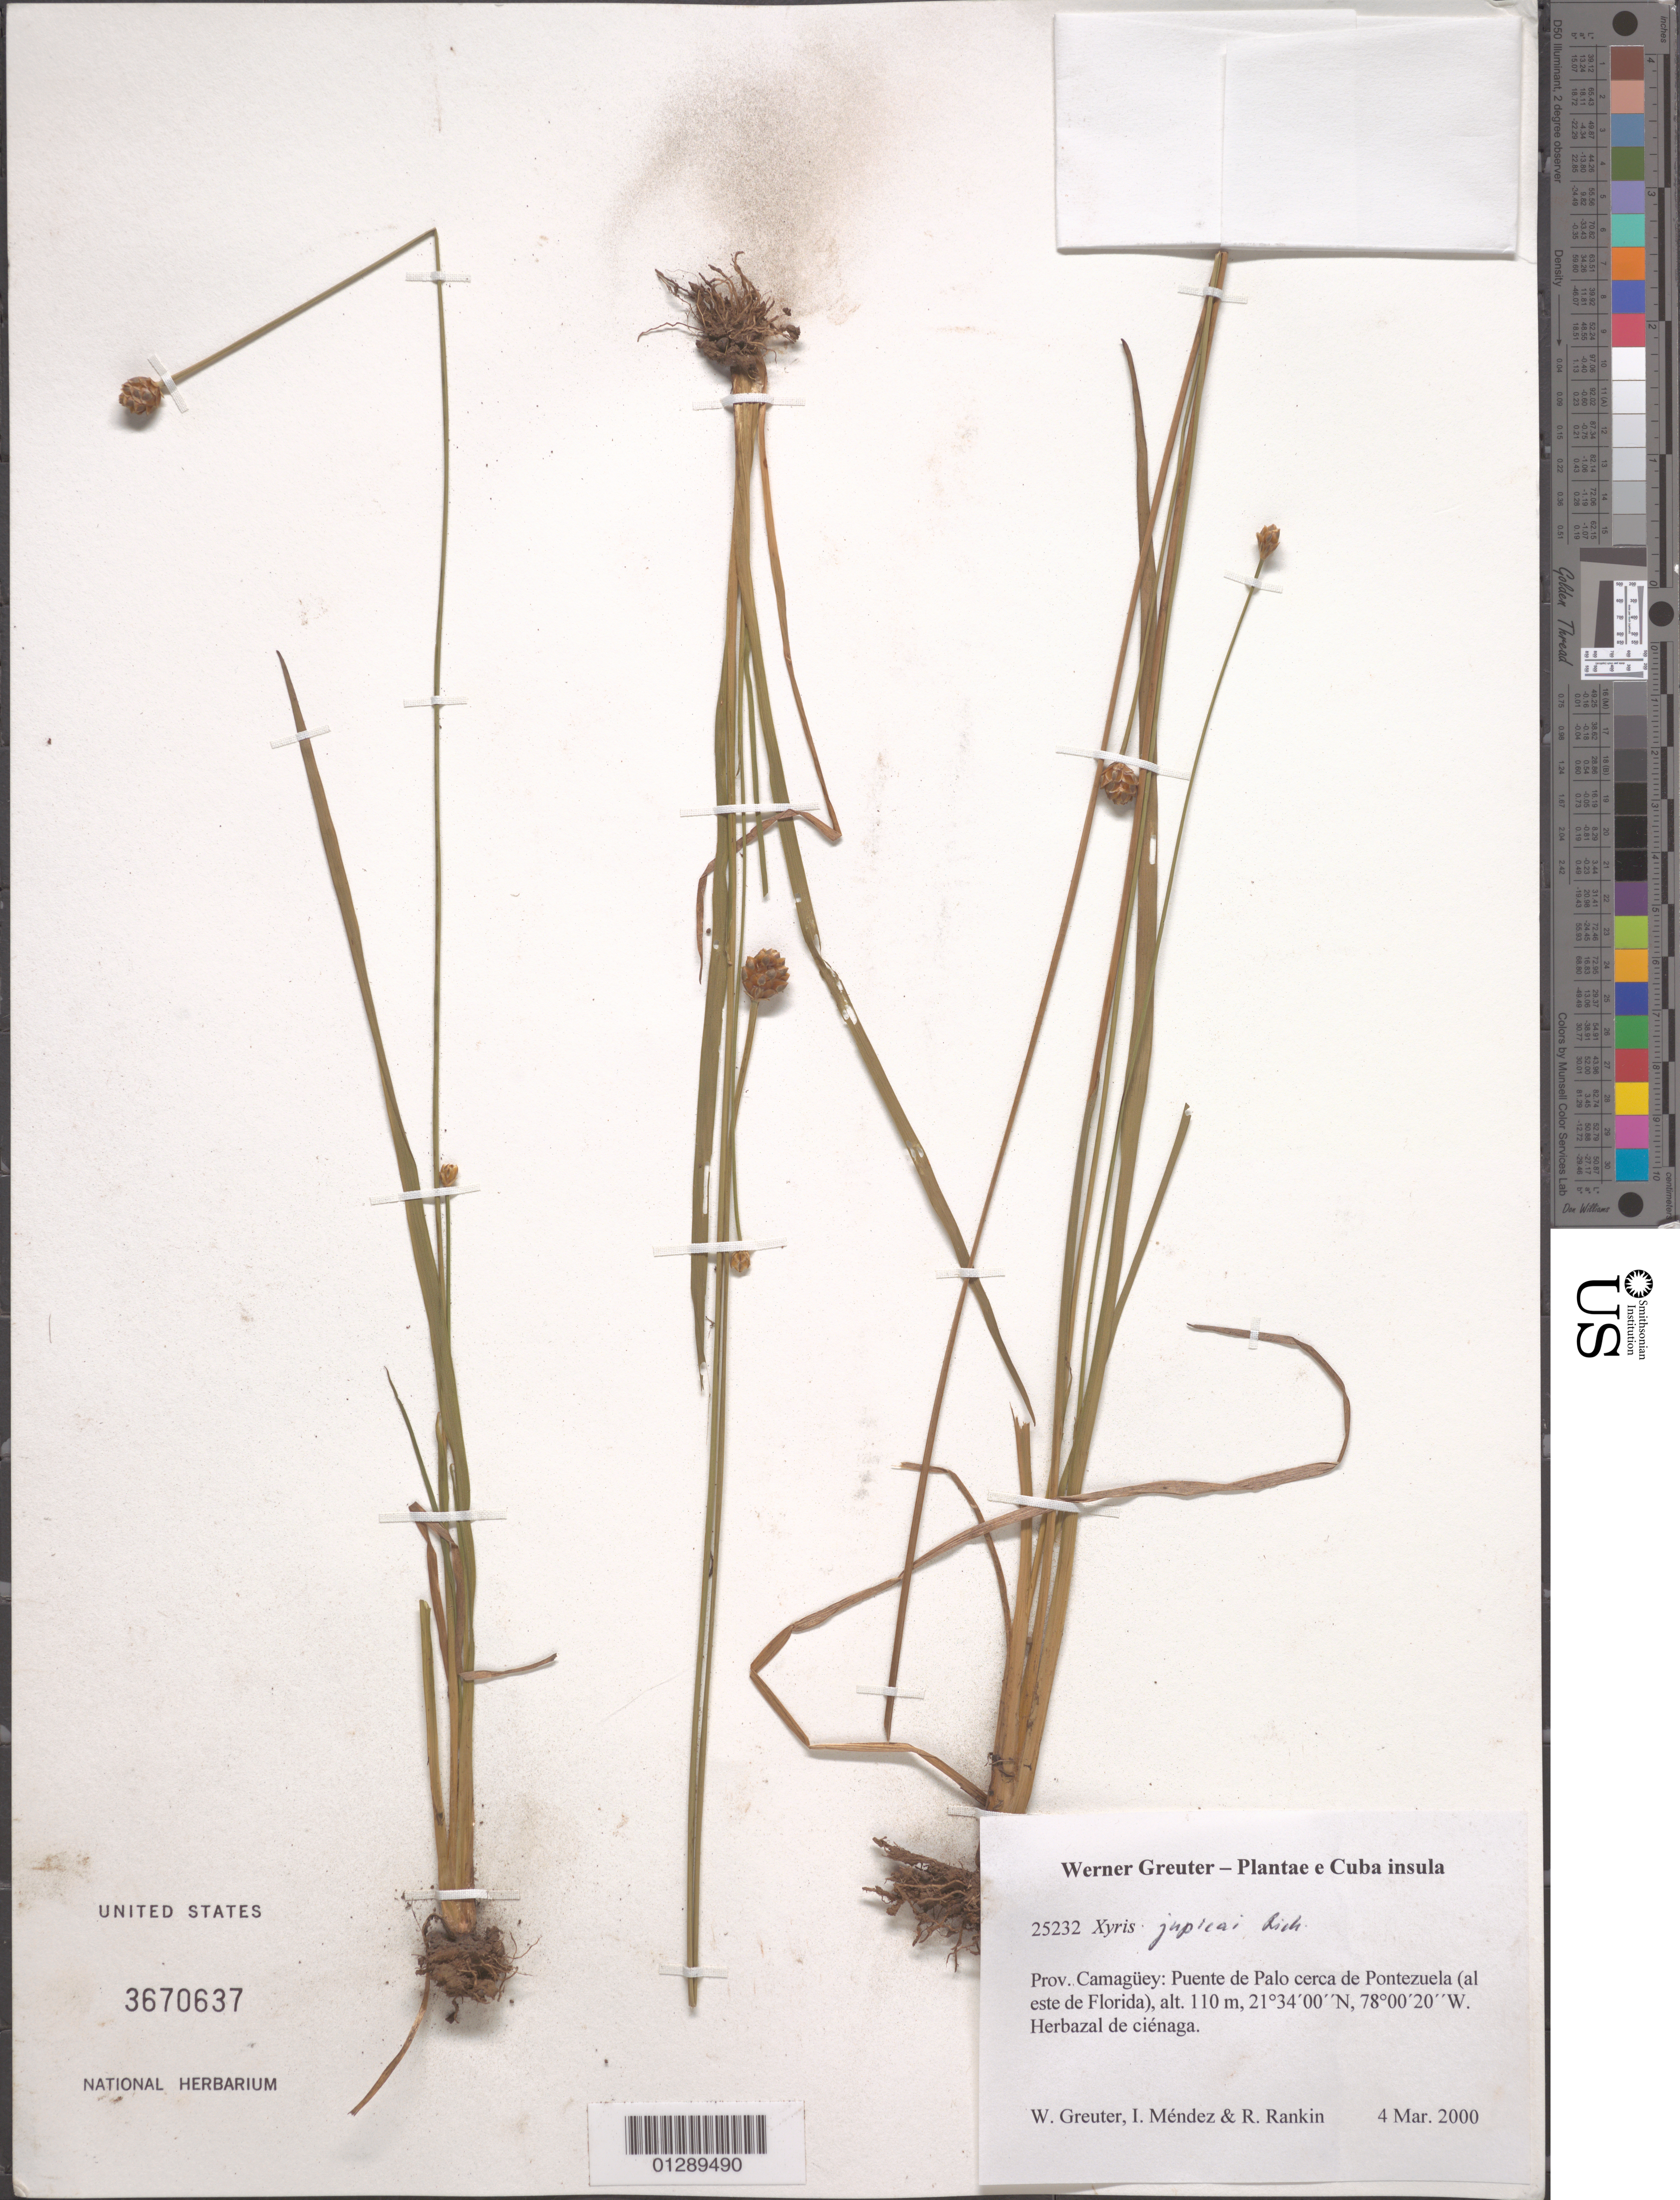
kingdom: Plantae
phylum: Tracheophyta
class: Liliopsida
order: Poales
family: Xyridaceae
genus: Xyris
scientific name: Xyris jupicai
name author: Rich.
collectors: W. R. Greuter, I. Méndez & R. Rankin Rodriguez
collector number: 25232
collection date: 2000-03-04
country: Cuba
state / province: Camagüey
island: Cuba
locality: Puente de Palo cerca de Pontezuela (al este de Florida).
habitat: Herbazal de ciénaga.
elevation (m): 110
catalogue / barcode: US 3670637